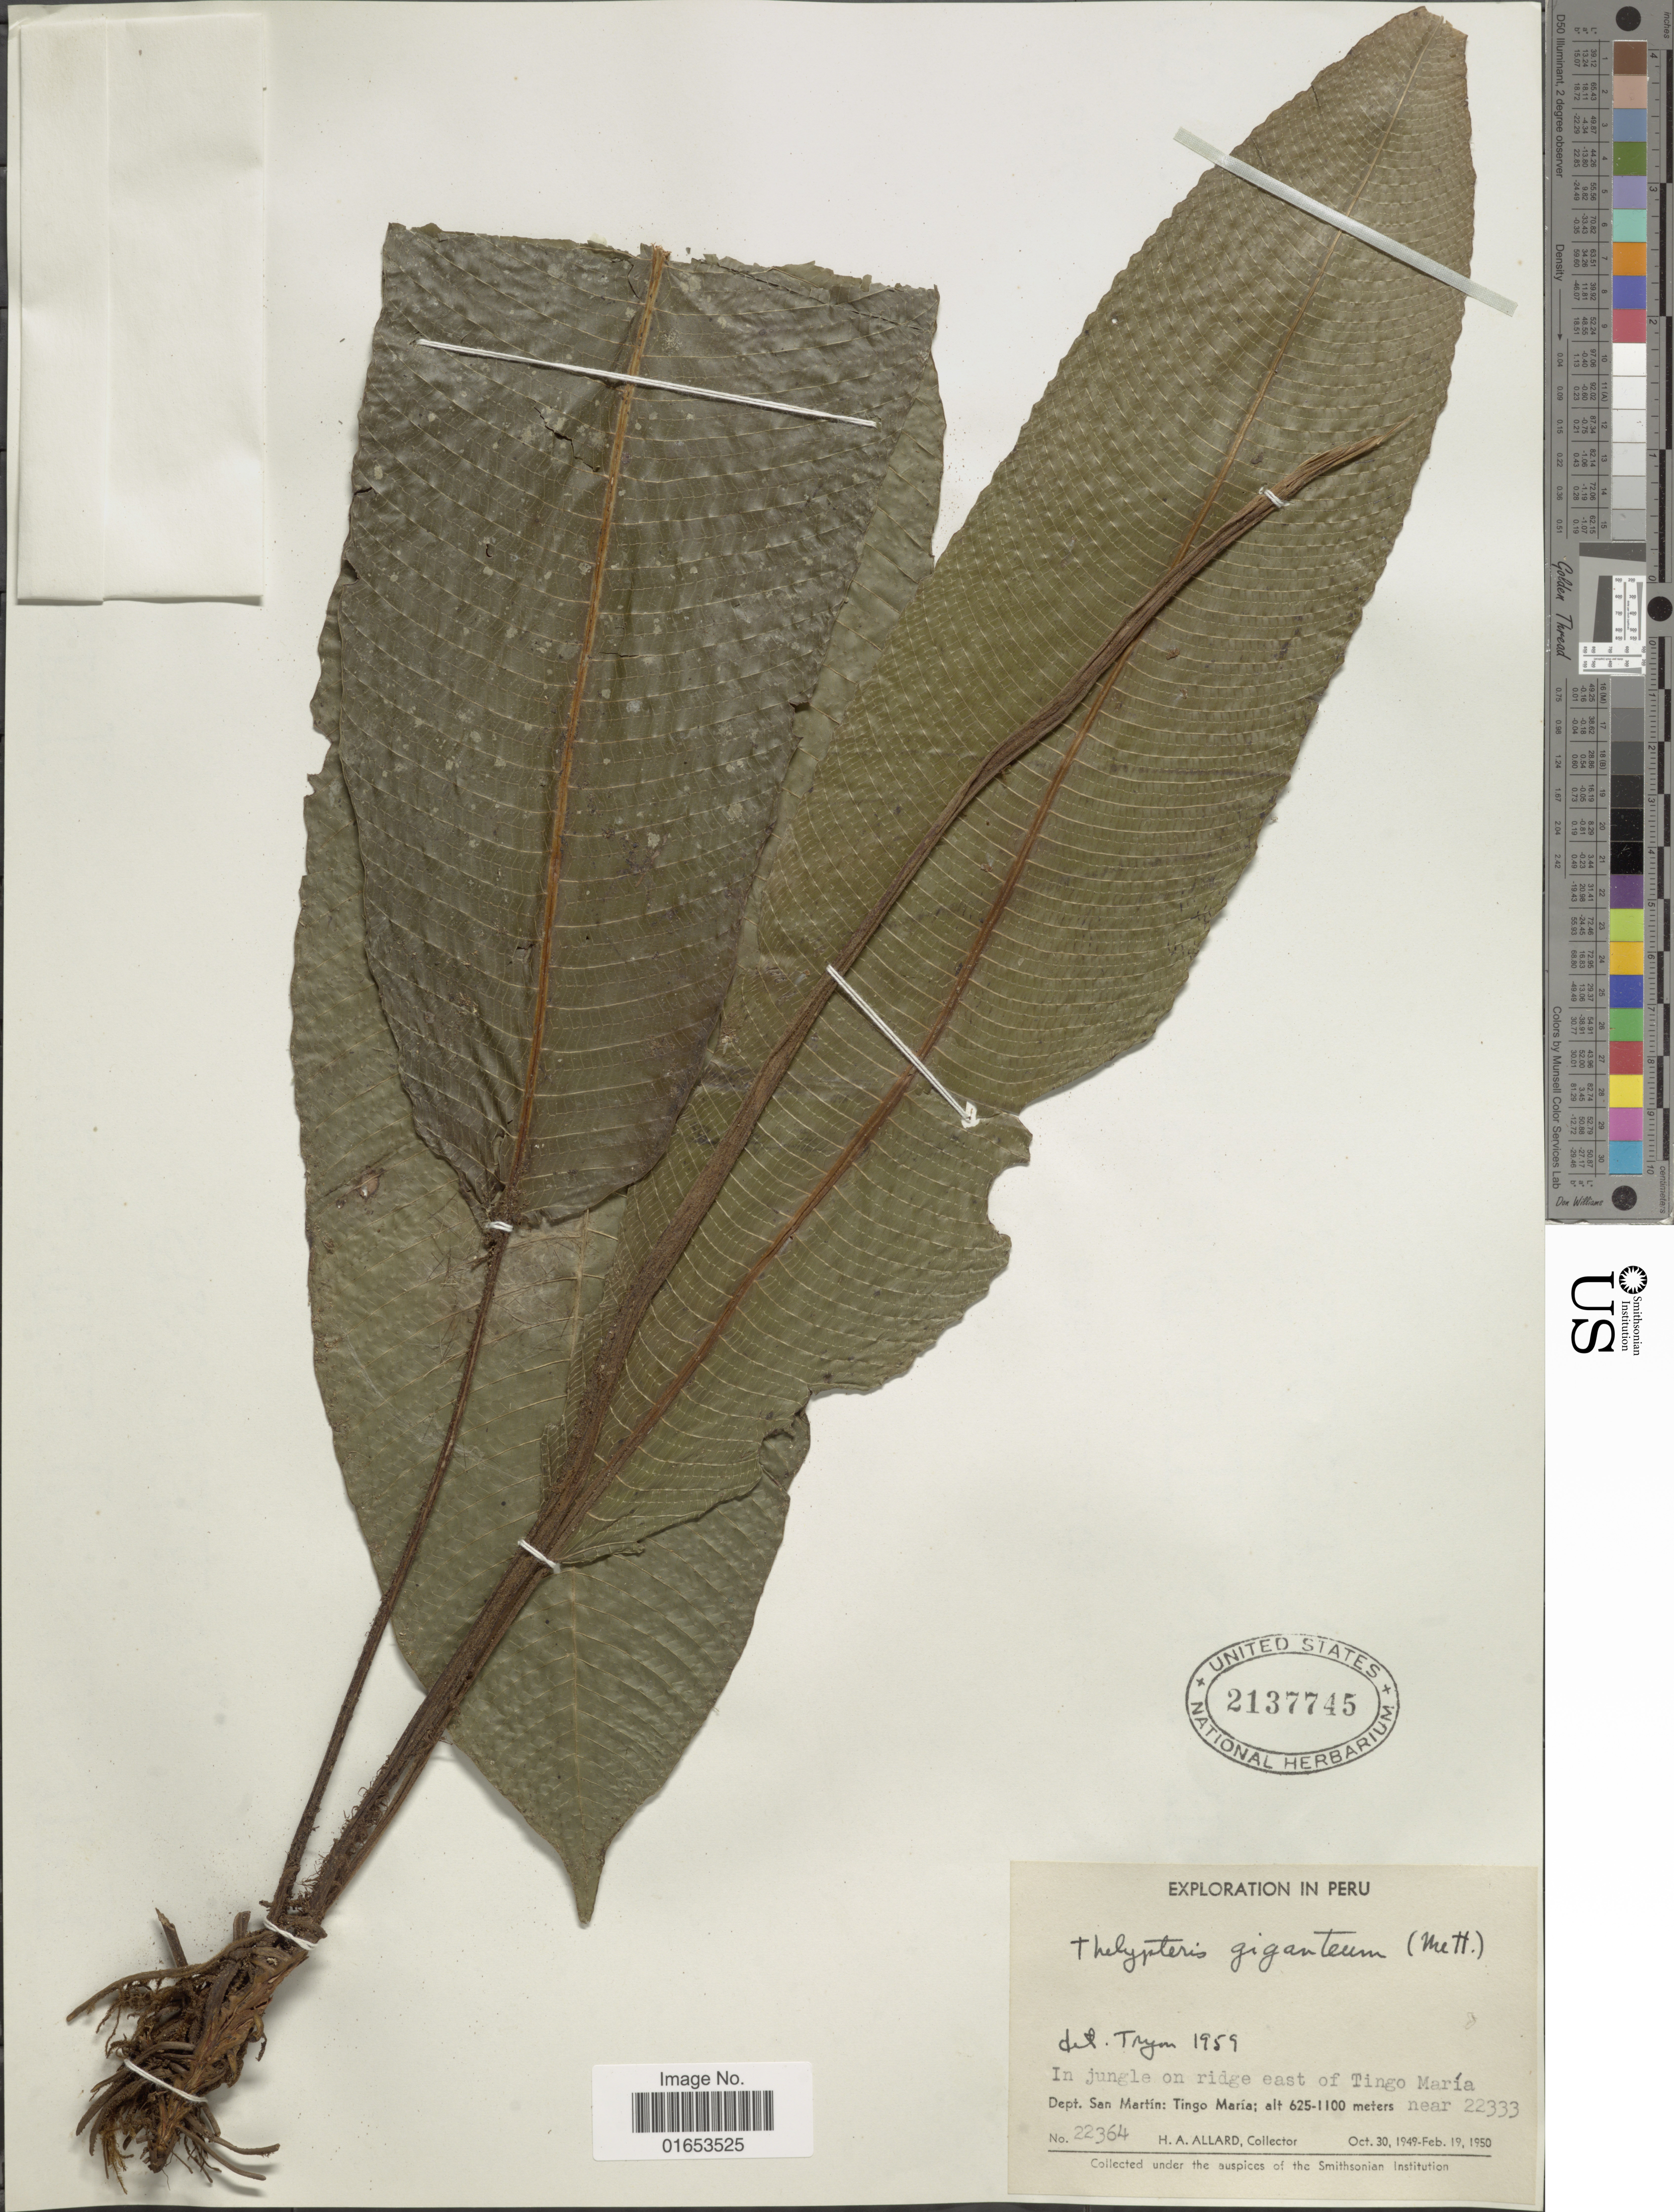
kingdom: Plantae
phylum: Tracheophyta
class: Polypodiopsida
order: Polypodiales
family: Thelypteridaceae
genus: Meniscium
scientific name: Meniscium giganteum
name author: Mett.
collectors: H. A. Allard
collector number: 22364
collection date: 1949-10-30/1950-02-19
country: Peru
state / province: San Martín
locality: Tingo Maria. In jungle on ridge east of Tingo María. near 22333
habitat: in jungle on ridge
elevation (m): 625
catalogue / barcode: US 2137745